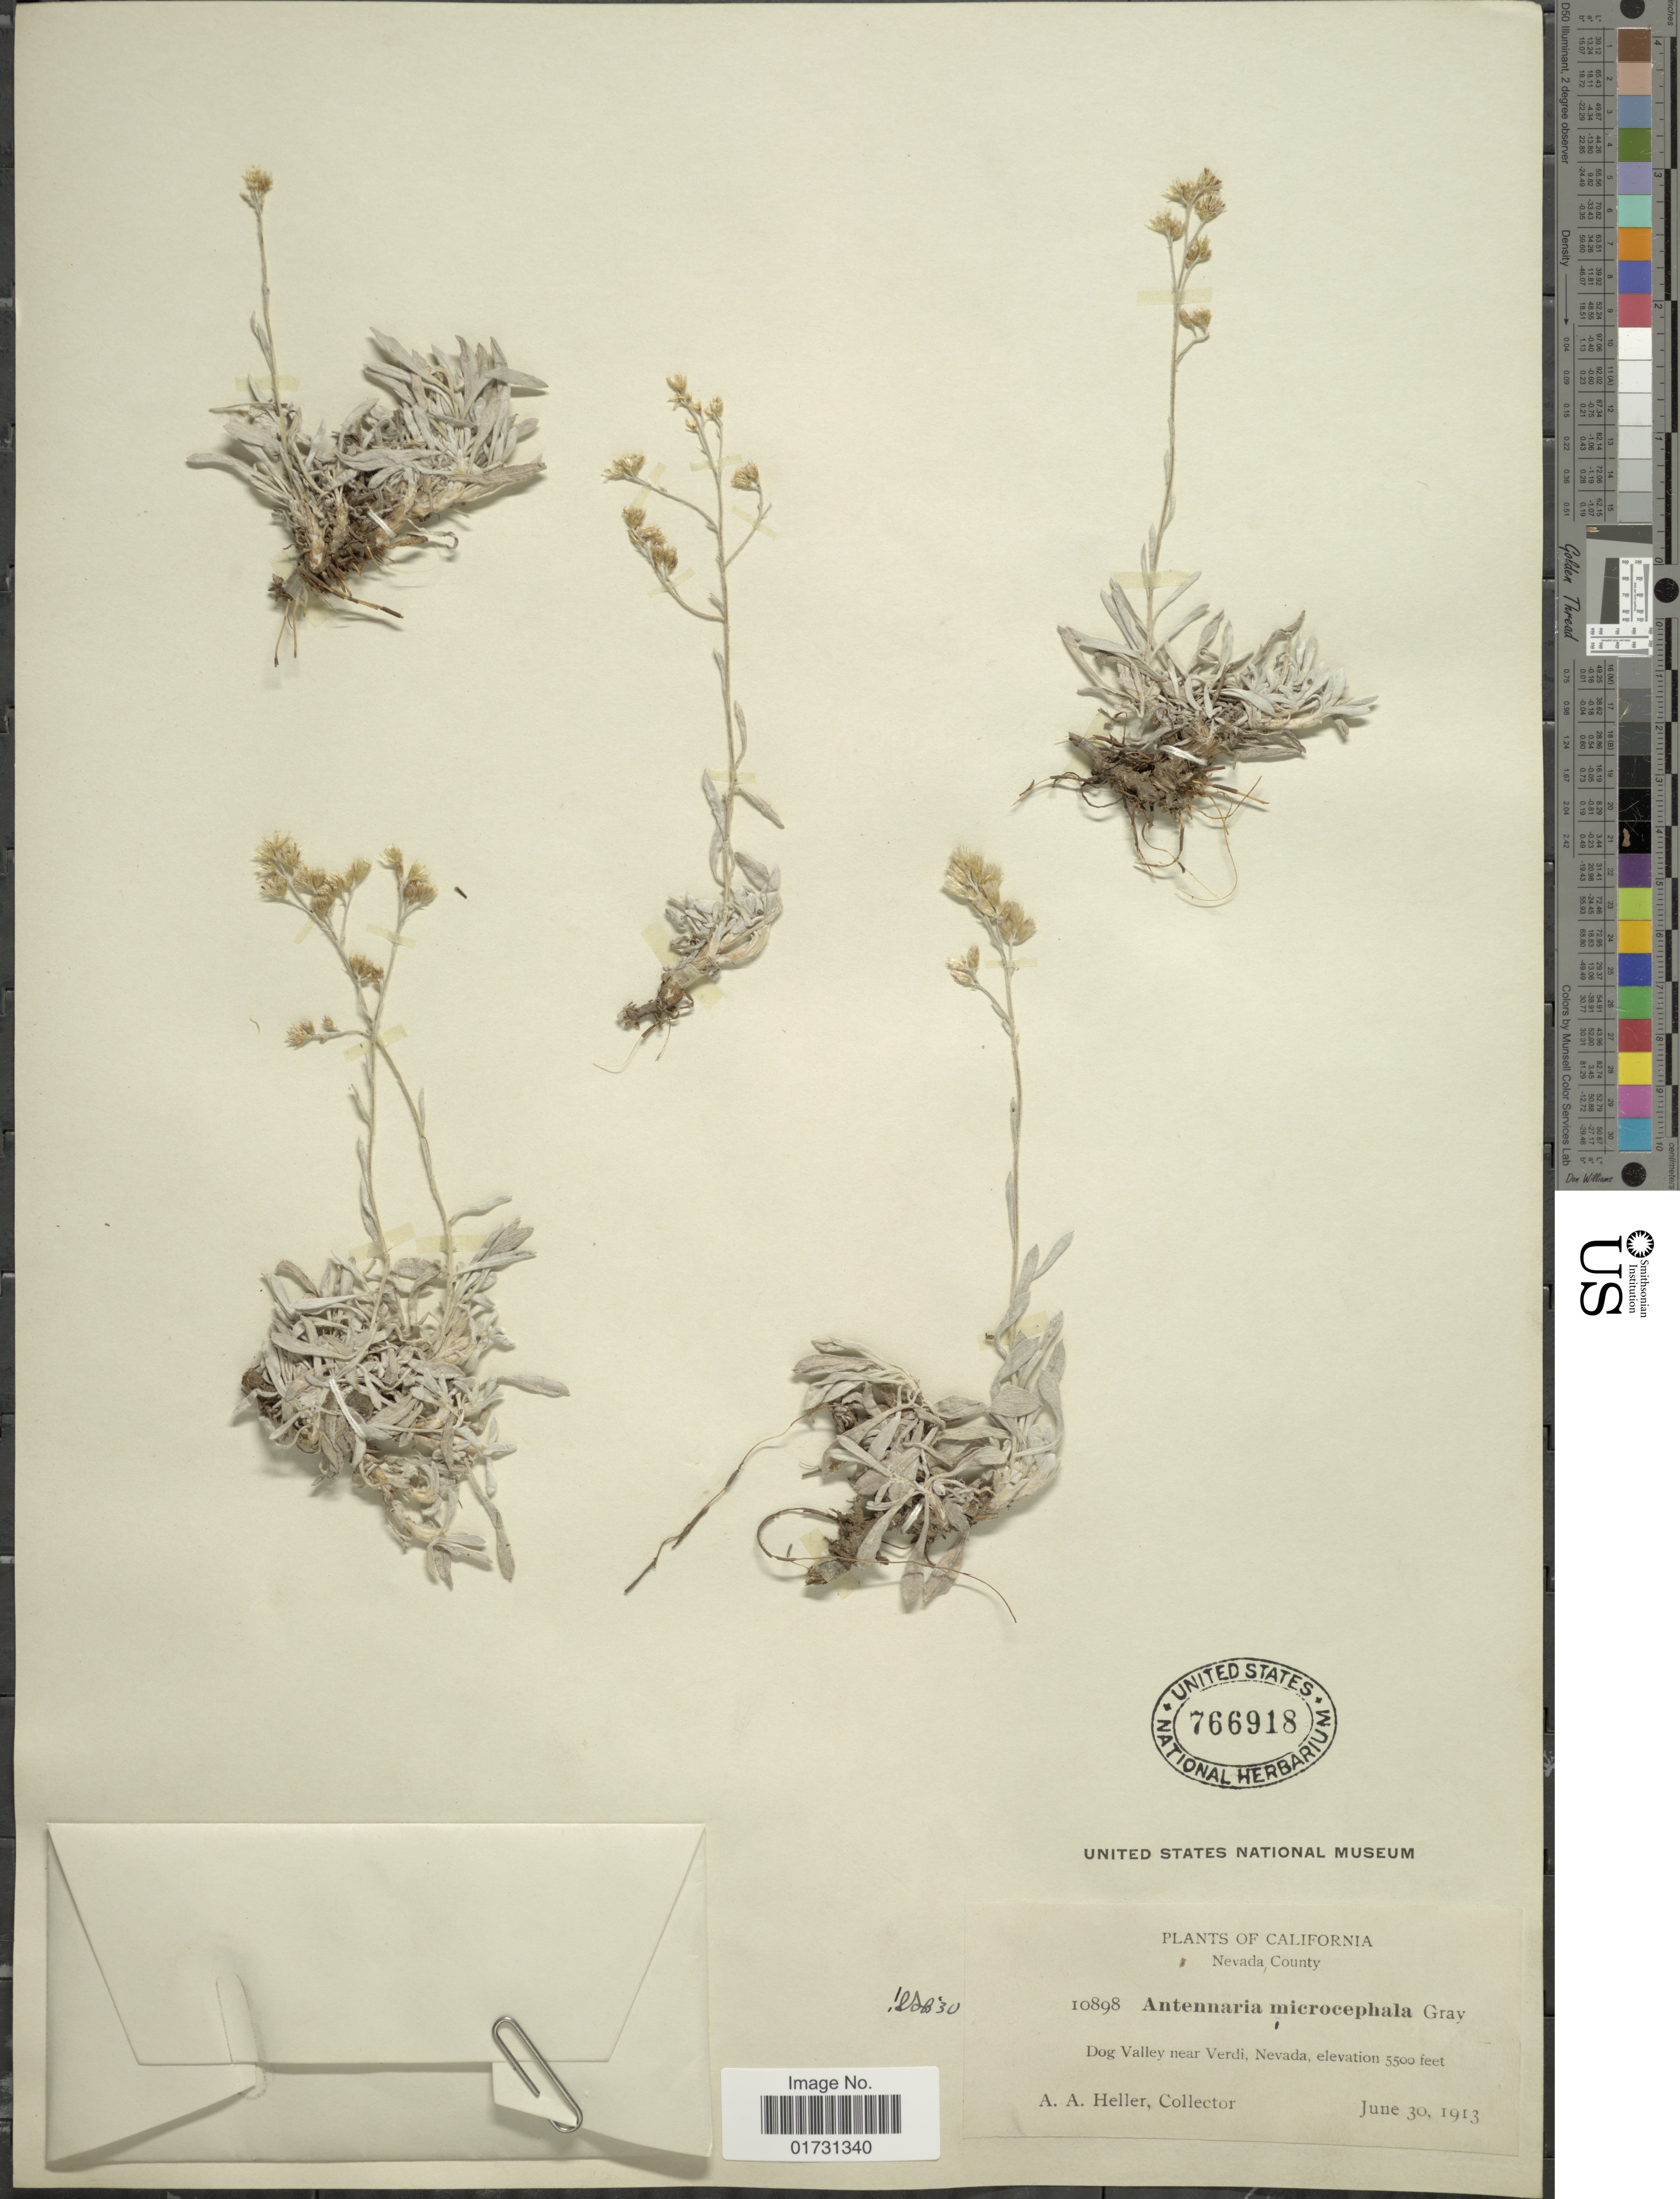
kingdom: Plantae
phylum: Tracheophyta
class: Magnoliopsida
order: Asterales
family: Asteraceae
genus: Antennaria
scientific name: Antennaria microcephala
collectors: A. A. Heller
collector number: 10898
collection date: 1913-06-30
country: United States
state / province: California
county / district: Nevada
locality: Nevada County, Dog Valley near Verdi, Nevada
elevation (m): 1676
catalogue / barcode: US 766918